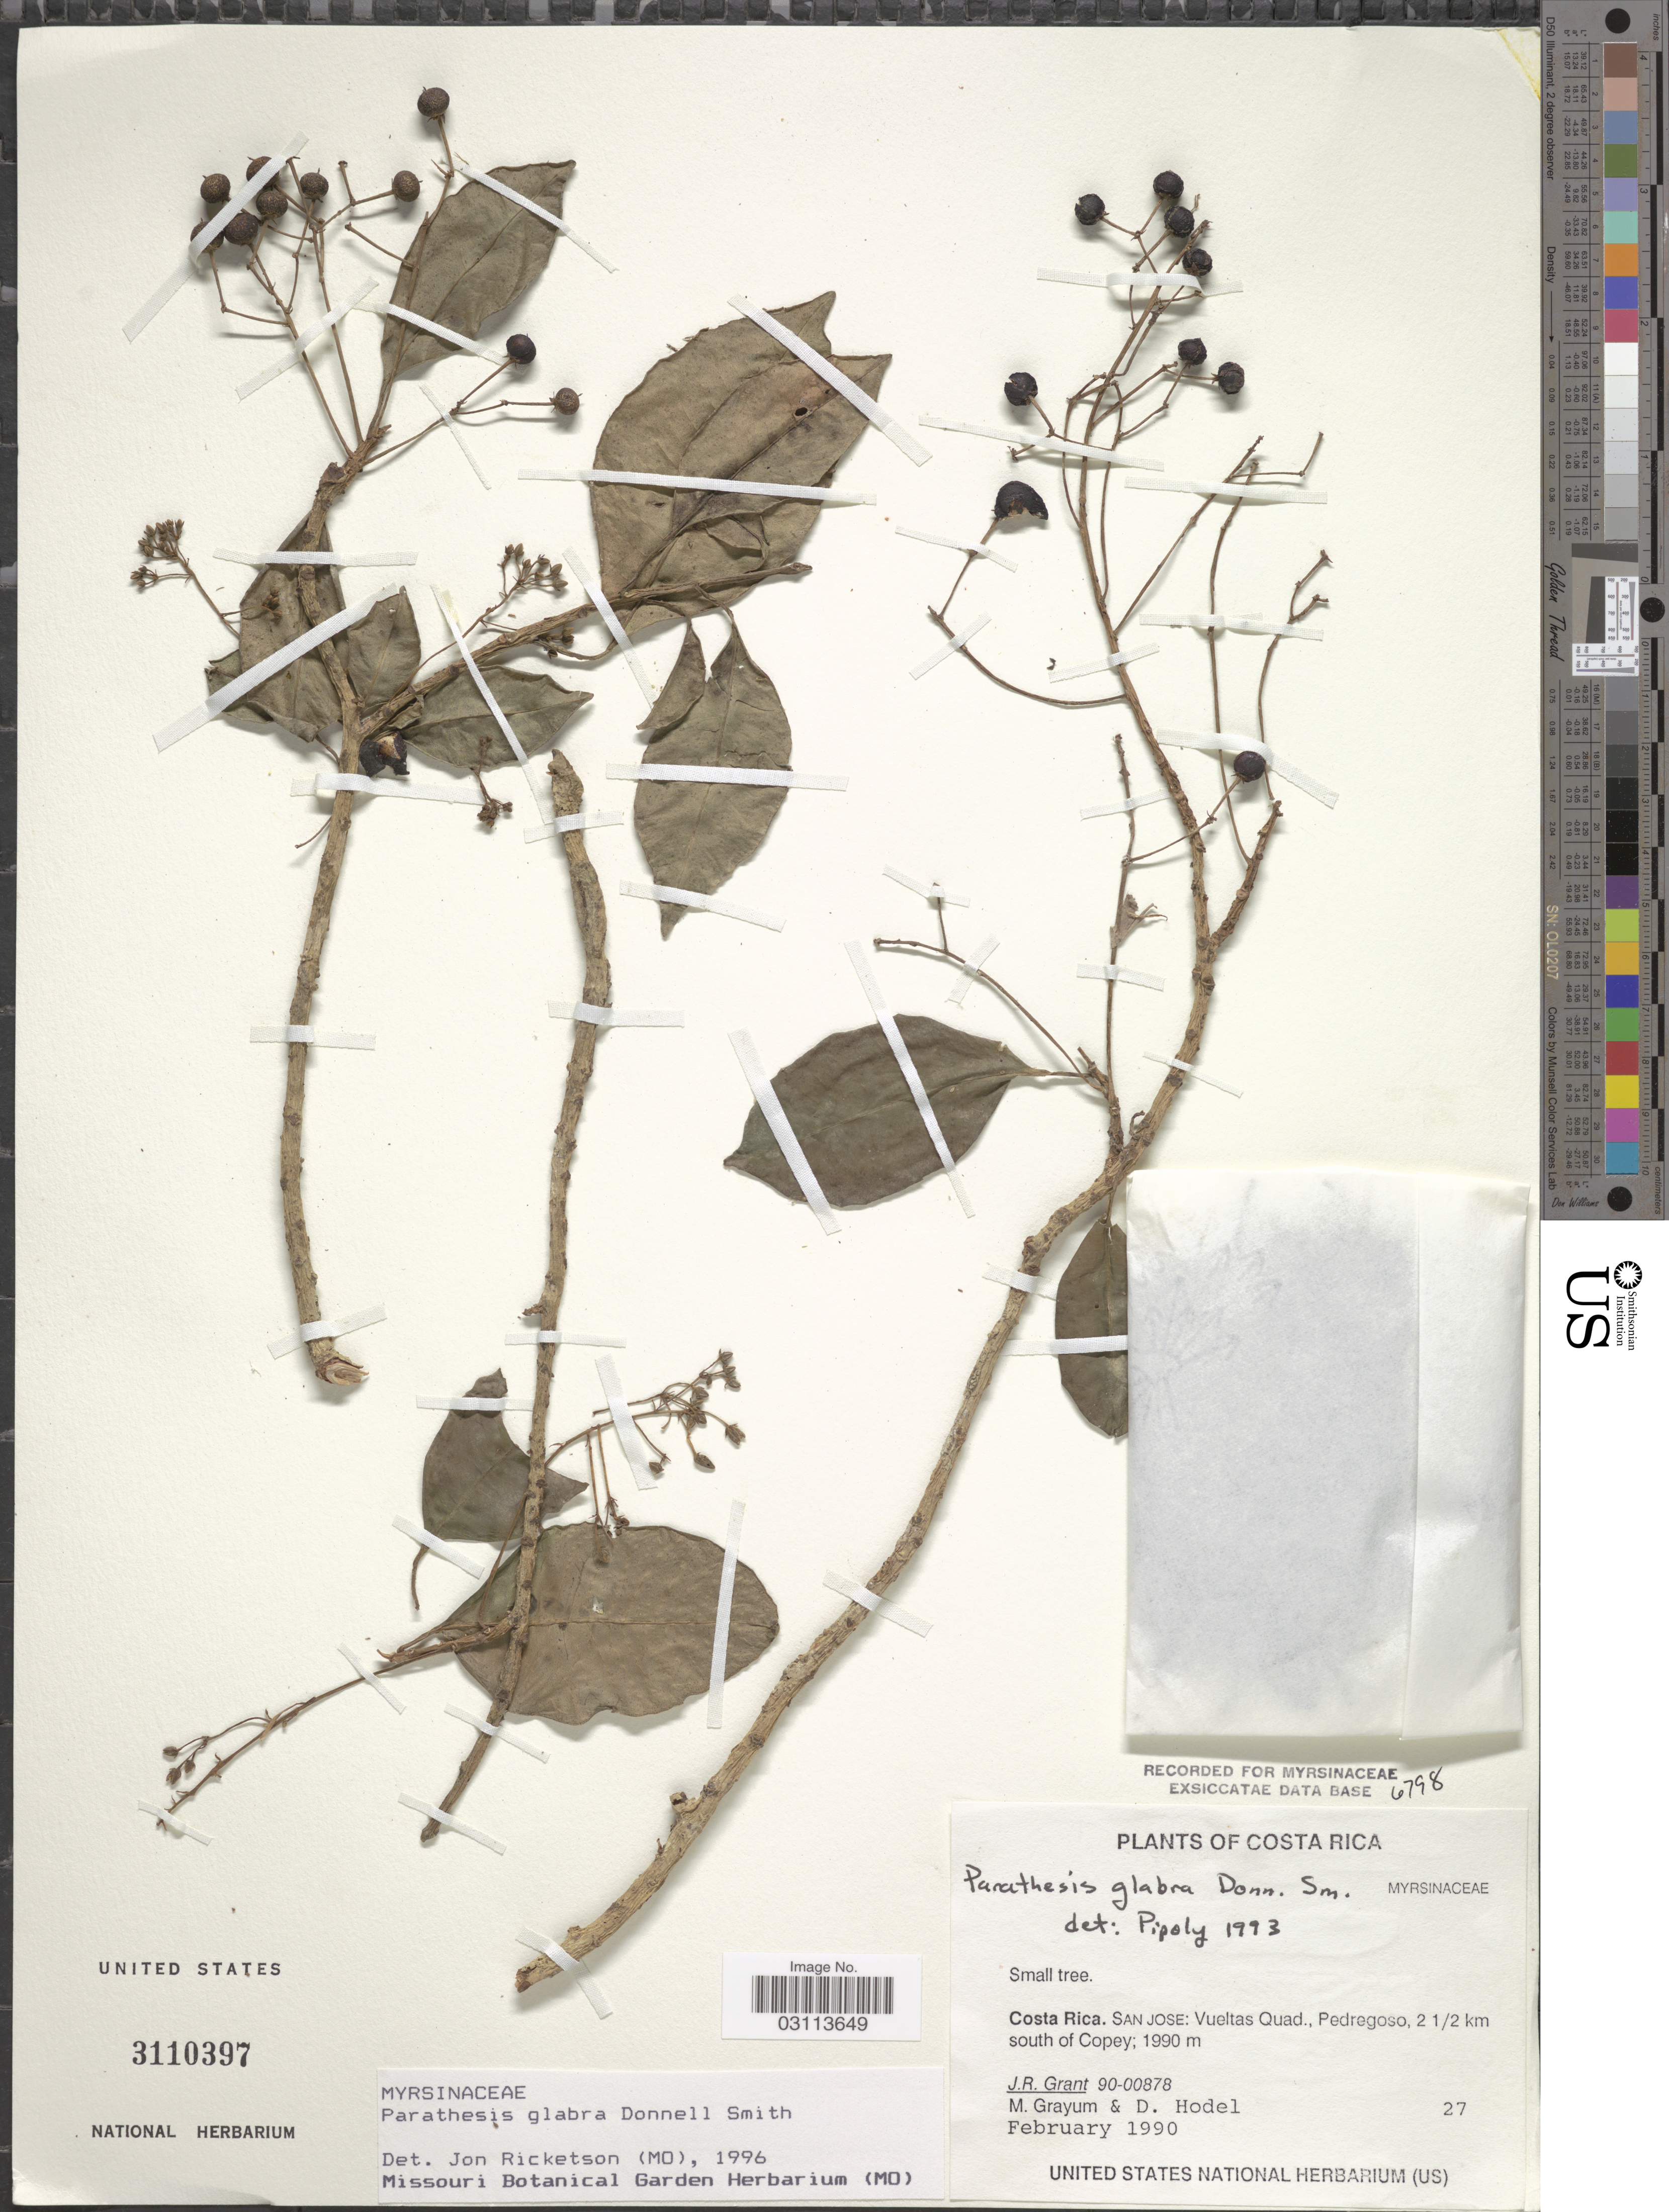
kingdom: Plantae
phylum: Tracheophyta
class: Magnoliopsida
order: Ericales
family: Primulaceae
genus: Parathesis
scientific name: Parathesis glabra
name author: Donn. Sm.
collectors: J. Grant, M. H. Grayum & D. R. Hodel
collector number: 90-00878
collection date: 1990-02-27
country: Costa Rica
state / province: San José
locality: Vueltas Quad., Pedregoso, 2½ km south of Copey.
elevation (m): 1990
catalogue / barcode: US 3110397